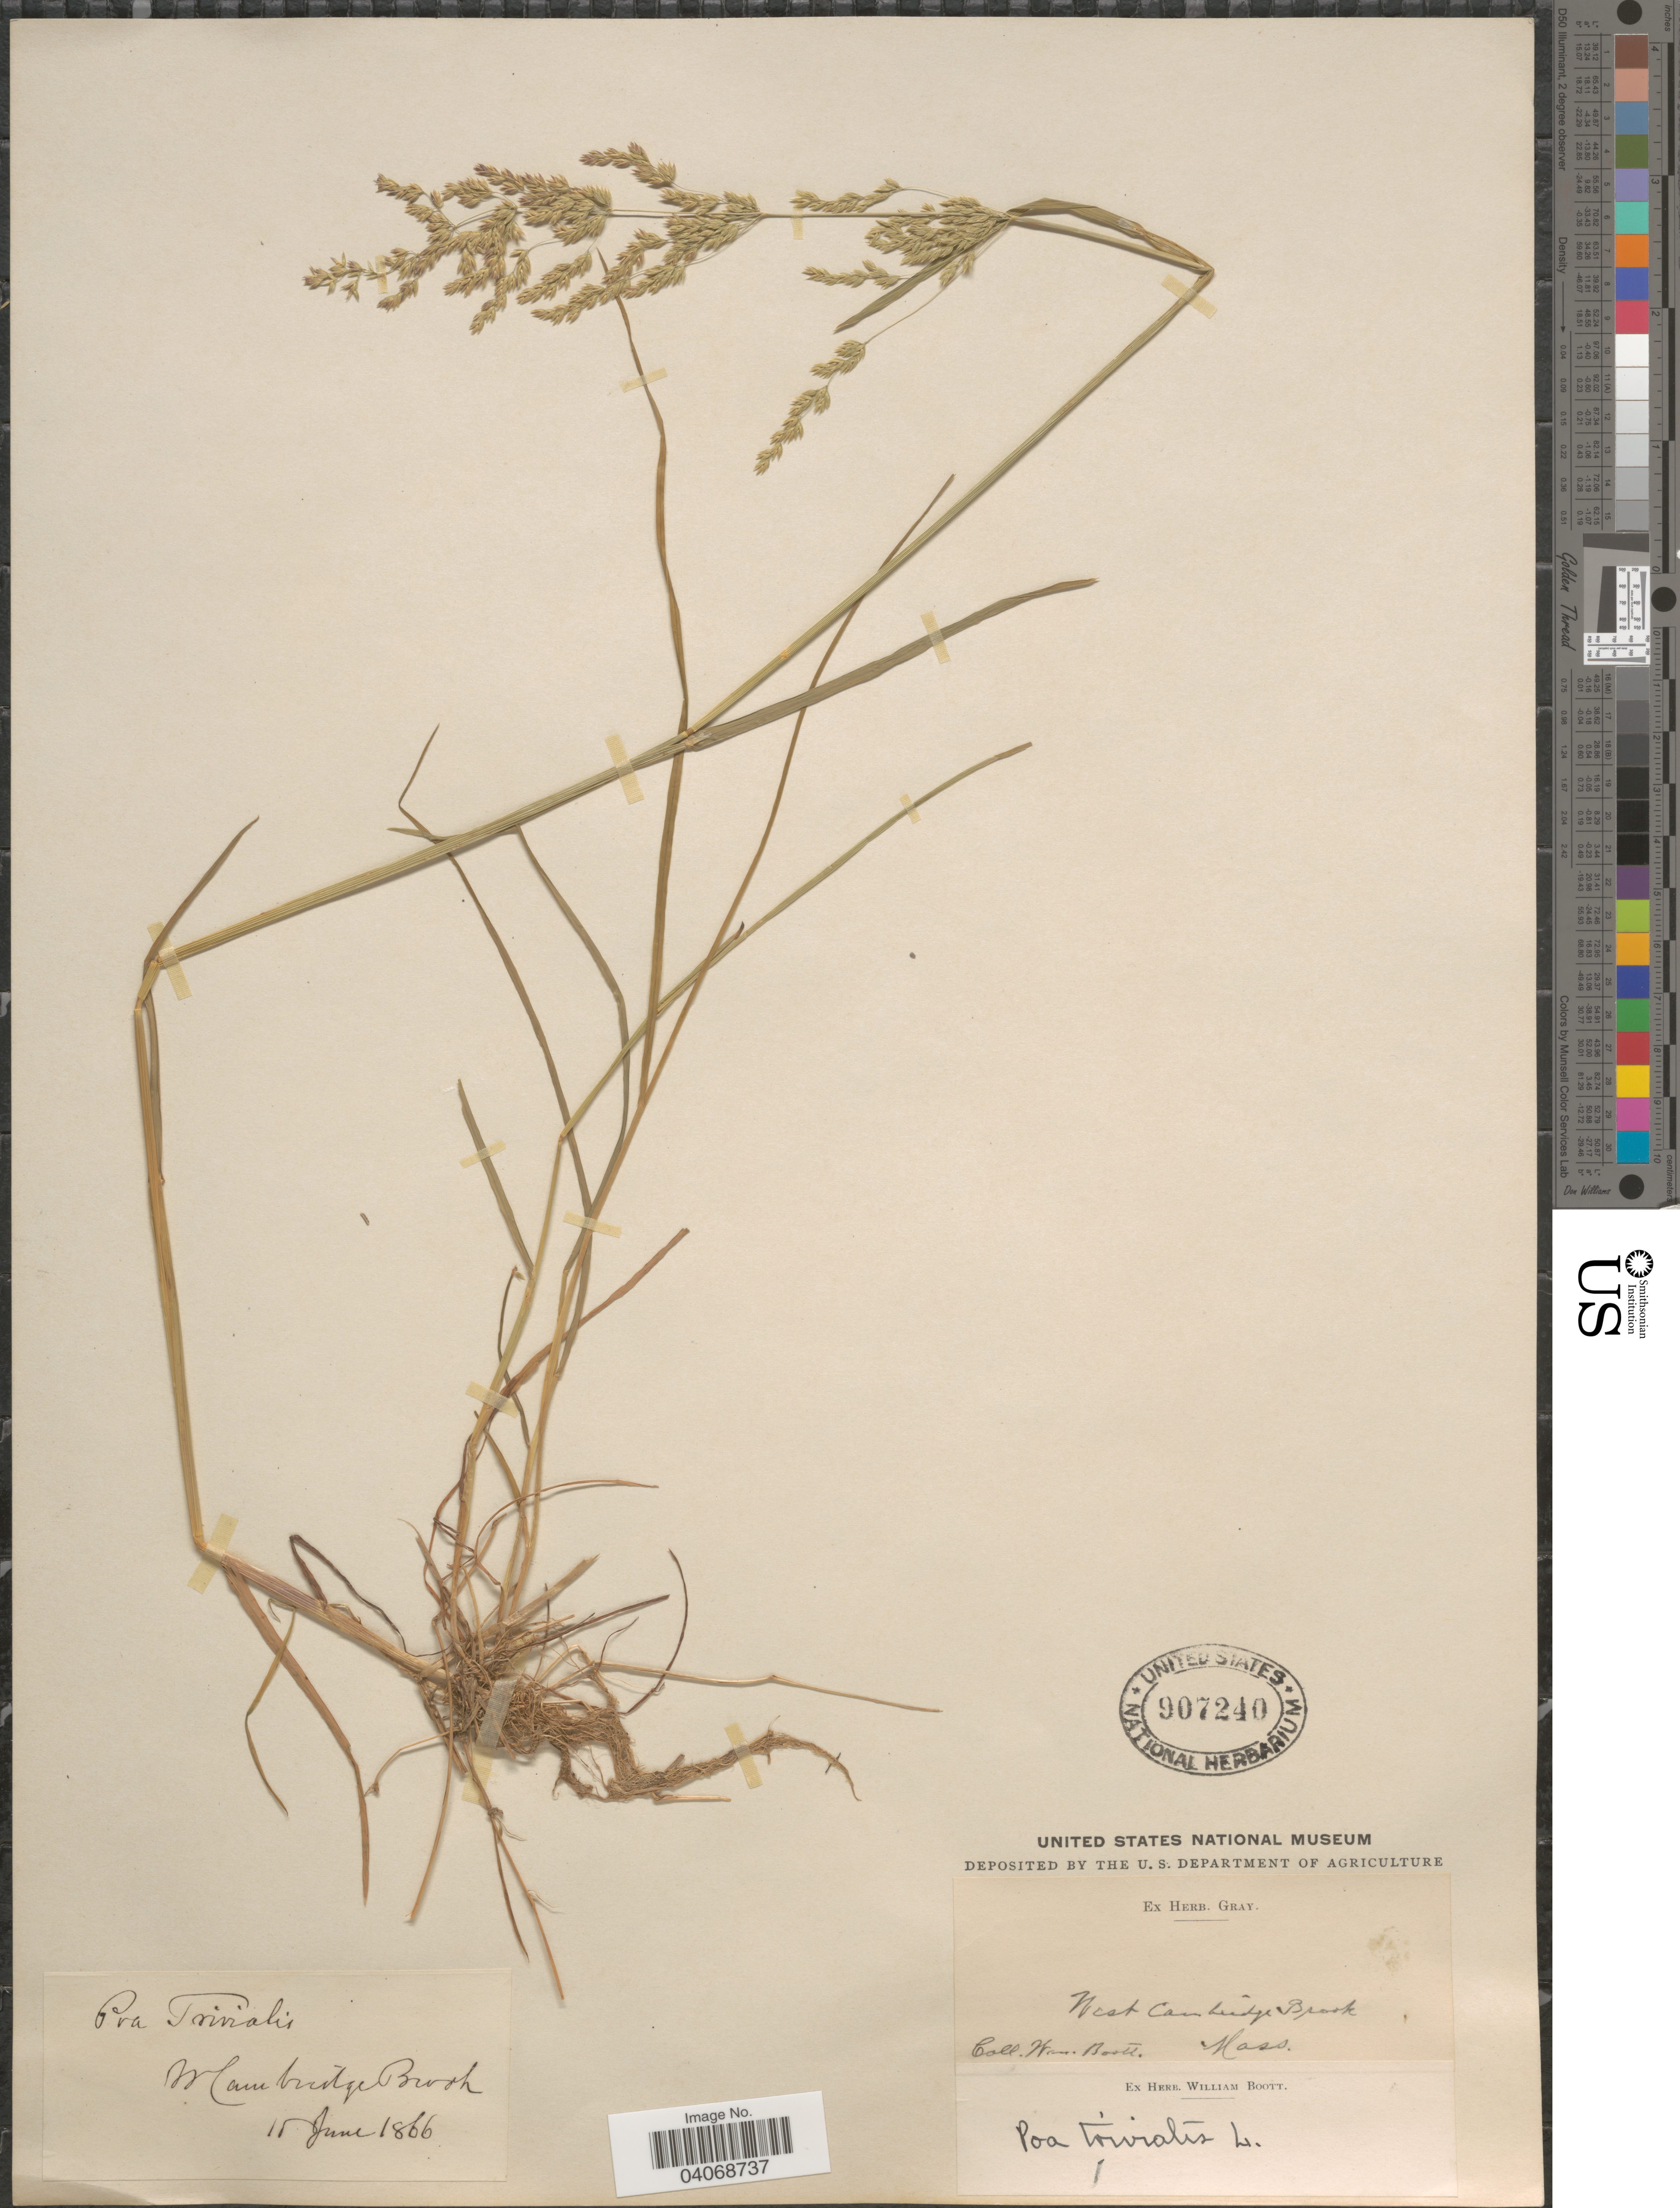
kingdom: Plantae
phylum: Tracheophyta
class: Liliopsida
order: Poales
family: Poaceae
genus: Poa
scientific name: Poa trivialis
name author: L.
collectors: W. Boott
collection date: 1866-06-15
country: United States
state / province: Massachusetts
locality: West Cambridge Brook.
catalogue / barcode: US 907240